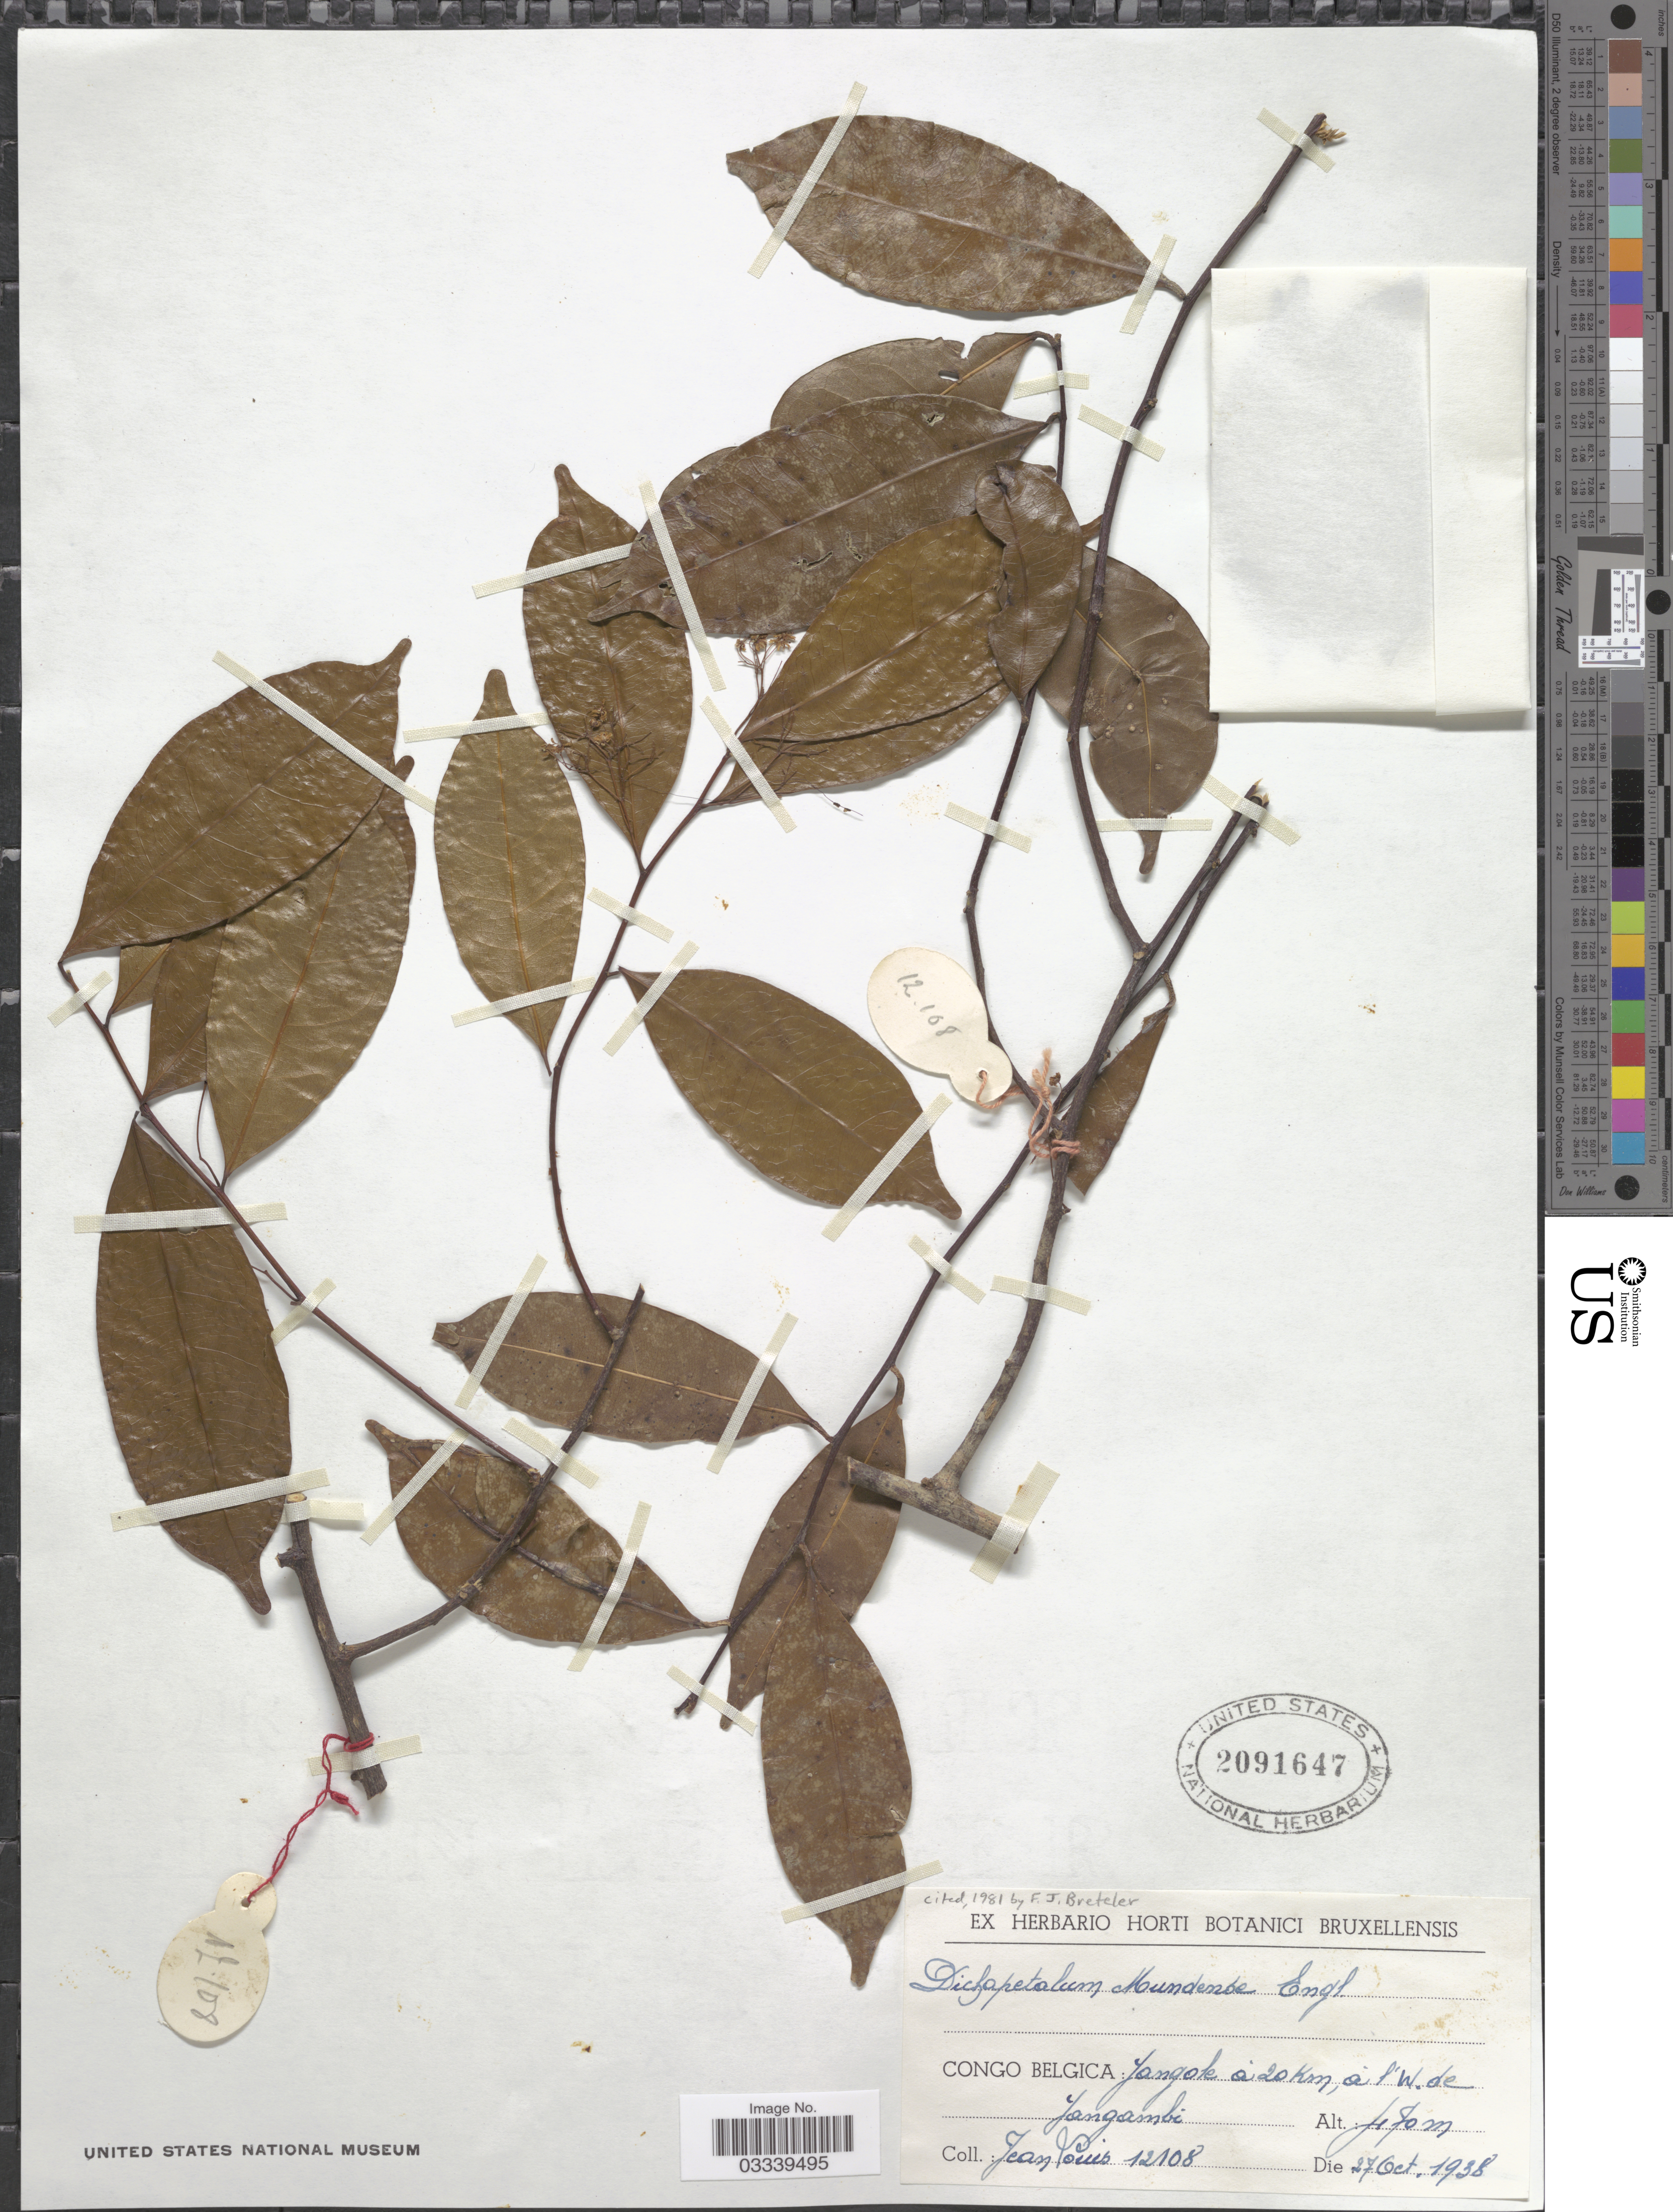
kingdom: Plantae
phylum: Tracheophyta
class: Magnoliopsida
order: Malpighiales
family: Dichapetalaceae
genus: Dichapetalum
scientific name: Dichapetalum mundense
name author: Engl.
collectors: J. Louis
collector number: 12108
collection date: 1938-10-27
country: Congo, Democratic Republic of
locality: Congo Belgica. Yangok a 20 KIm, a l'W. de Yangambi.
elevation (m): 470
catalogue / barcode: US 2091647